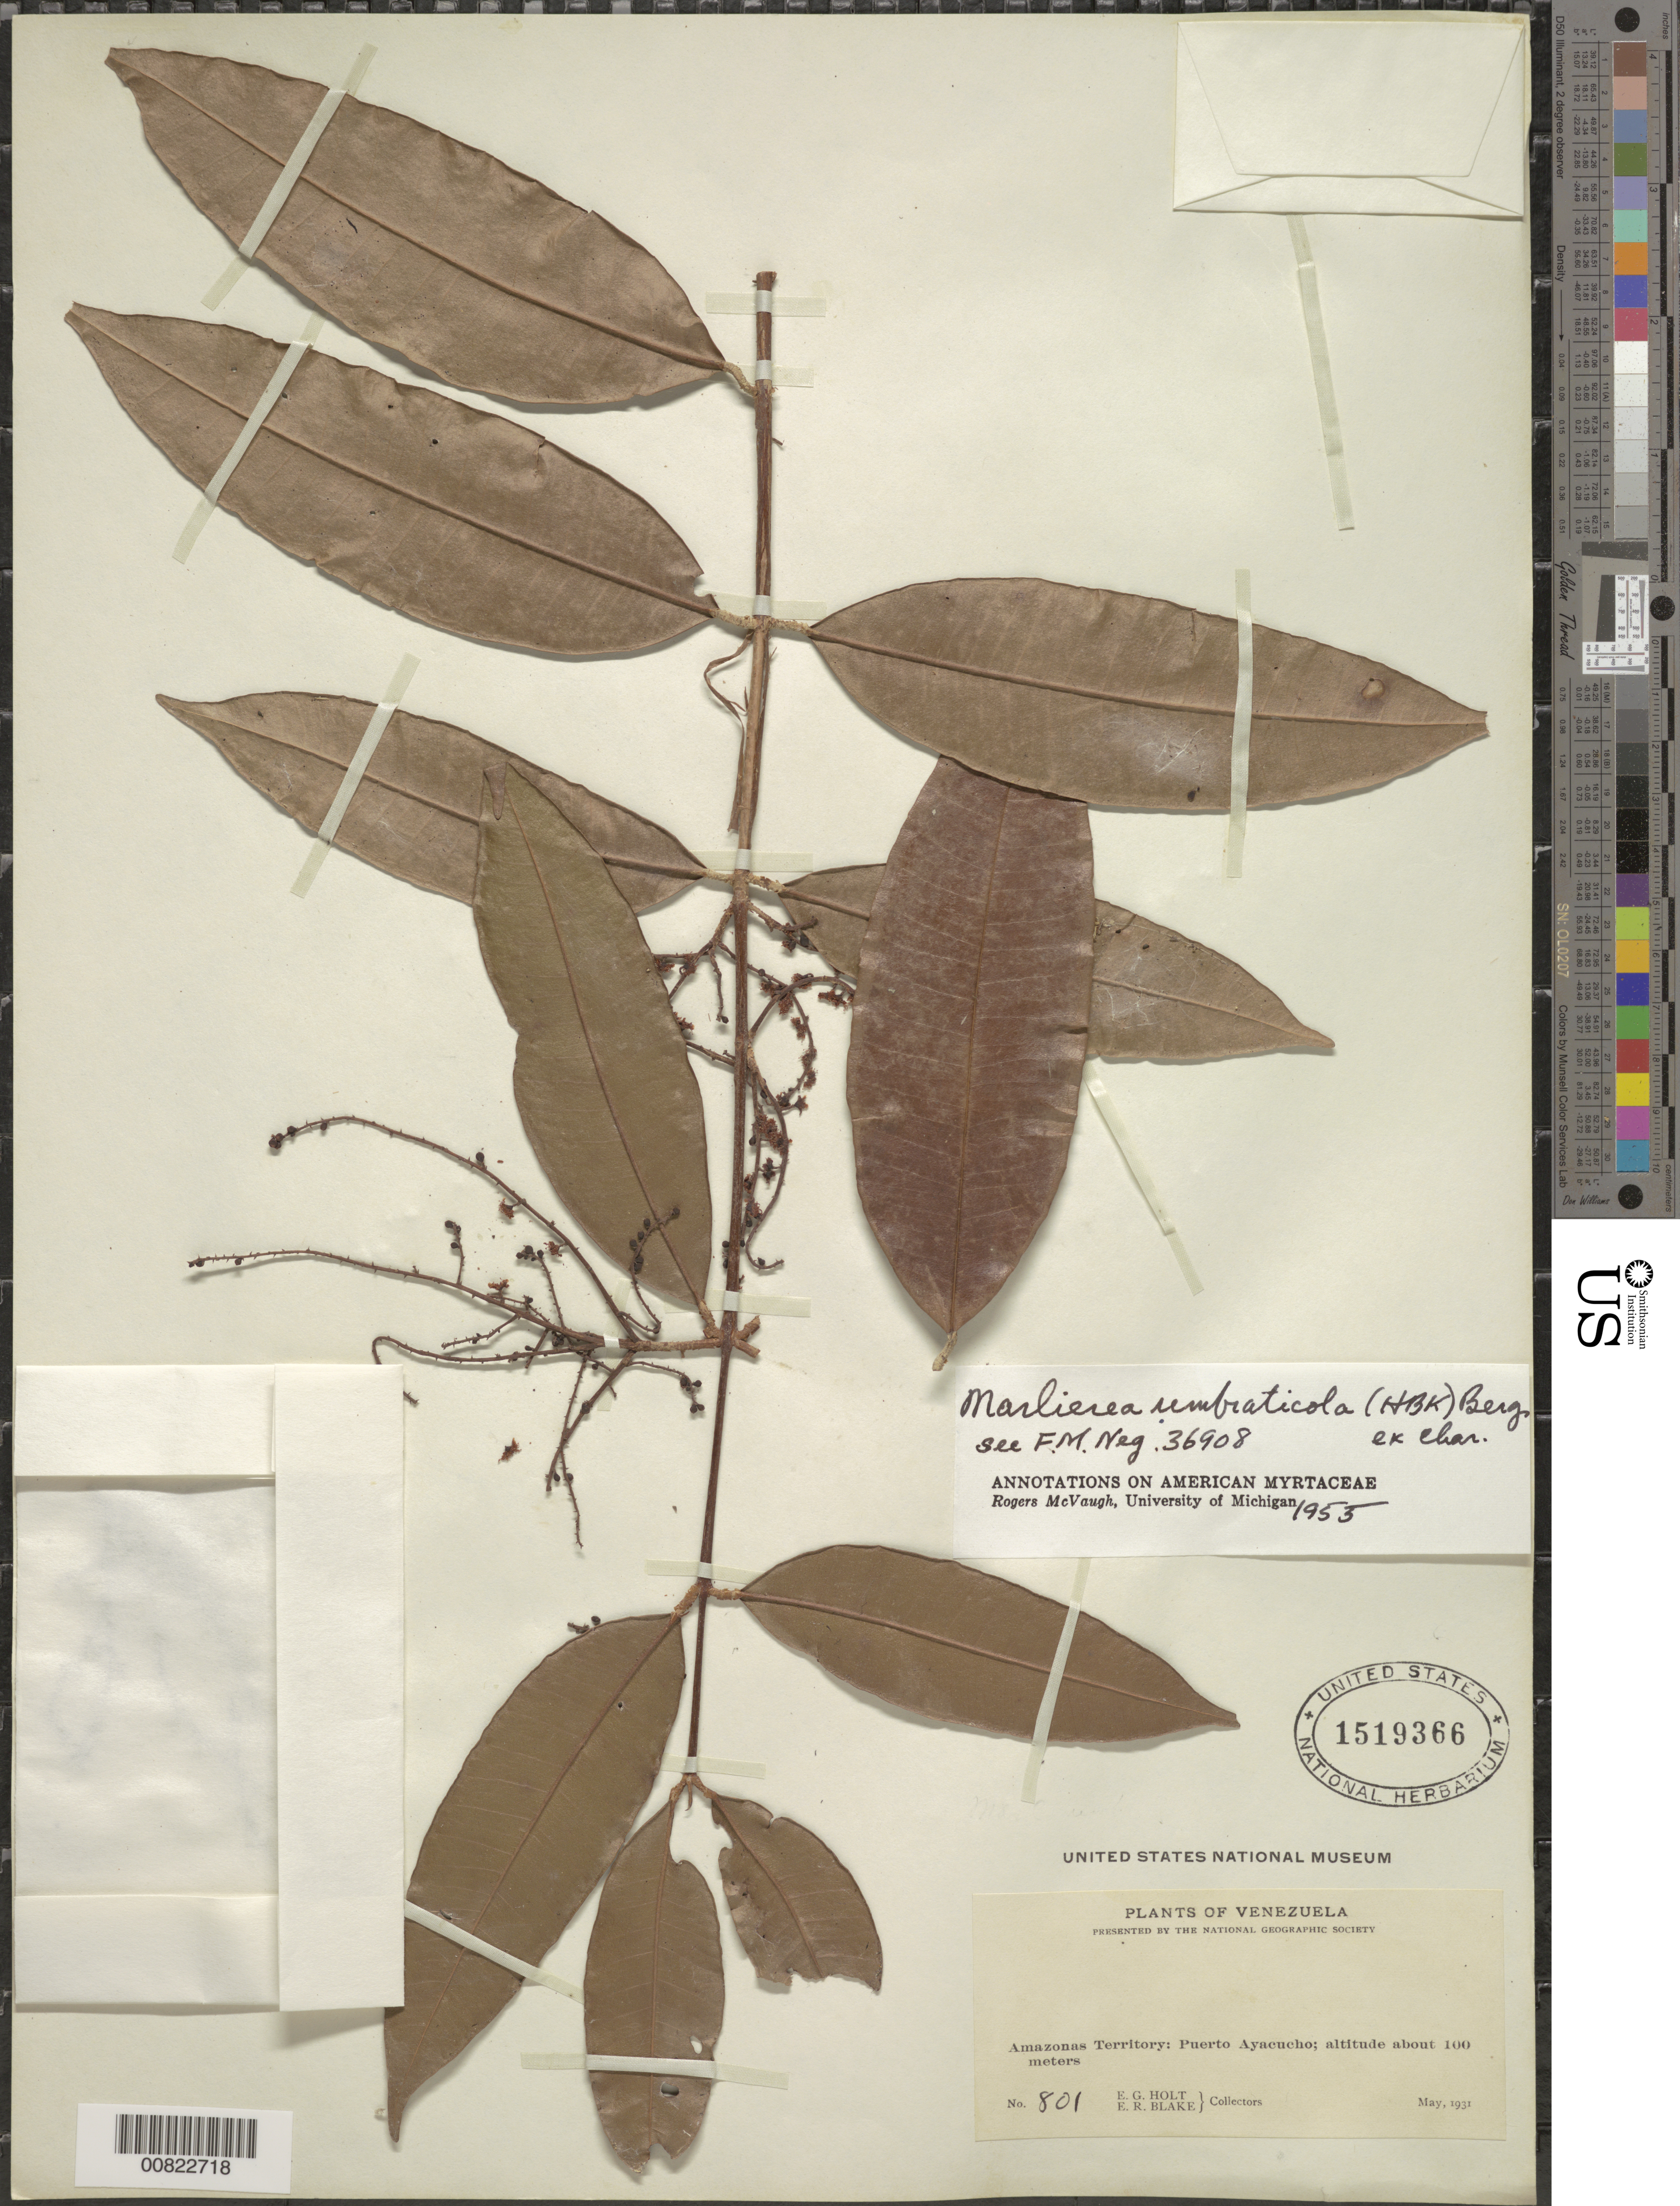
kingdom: Plantae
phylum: Tracheophyta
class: Magnoliopsida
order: Myrtales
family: Myrtaceae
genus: Myrcia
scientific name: Myrcia umbraticola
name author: (Kunth) E. Lucas & C.E. Wilson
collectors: E. Holt & E. R. Blake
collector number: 801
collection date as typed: May-31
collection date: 1931-05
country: Venezuela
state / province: Amazonas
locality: Puerto Ayacucho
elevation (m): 100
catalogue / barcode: US 1519366